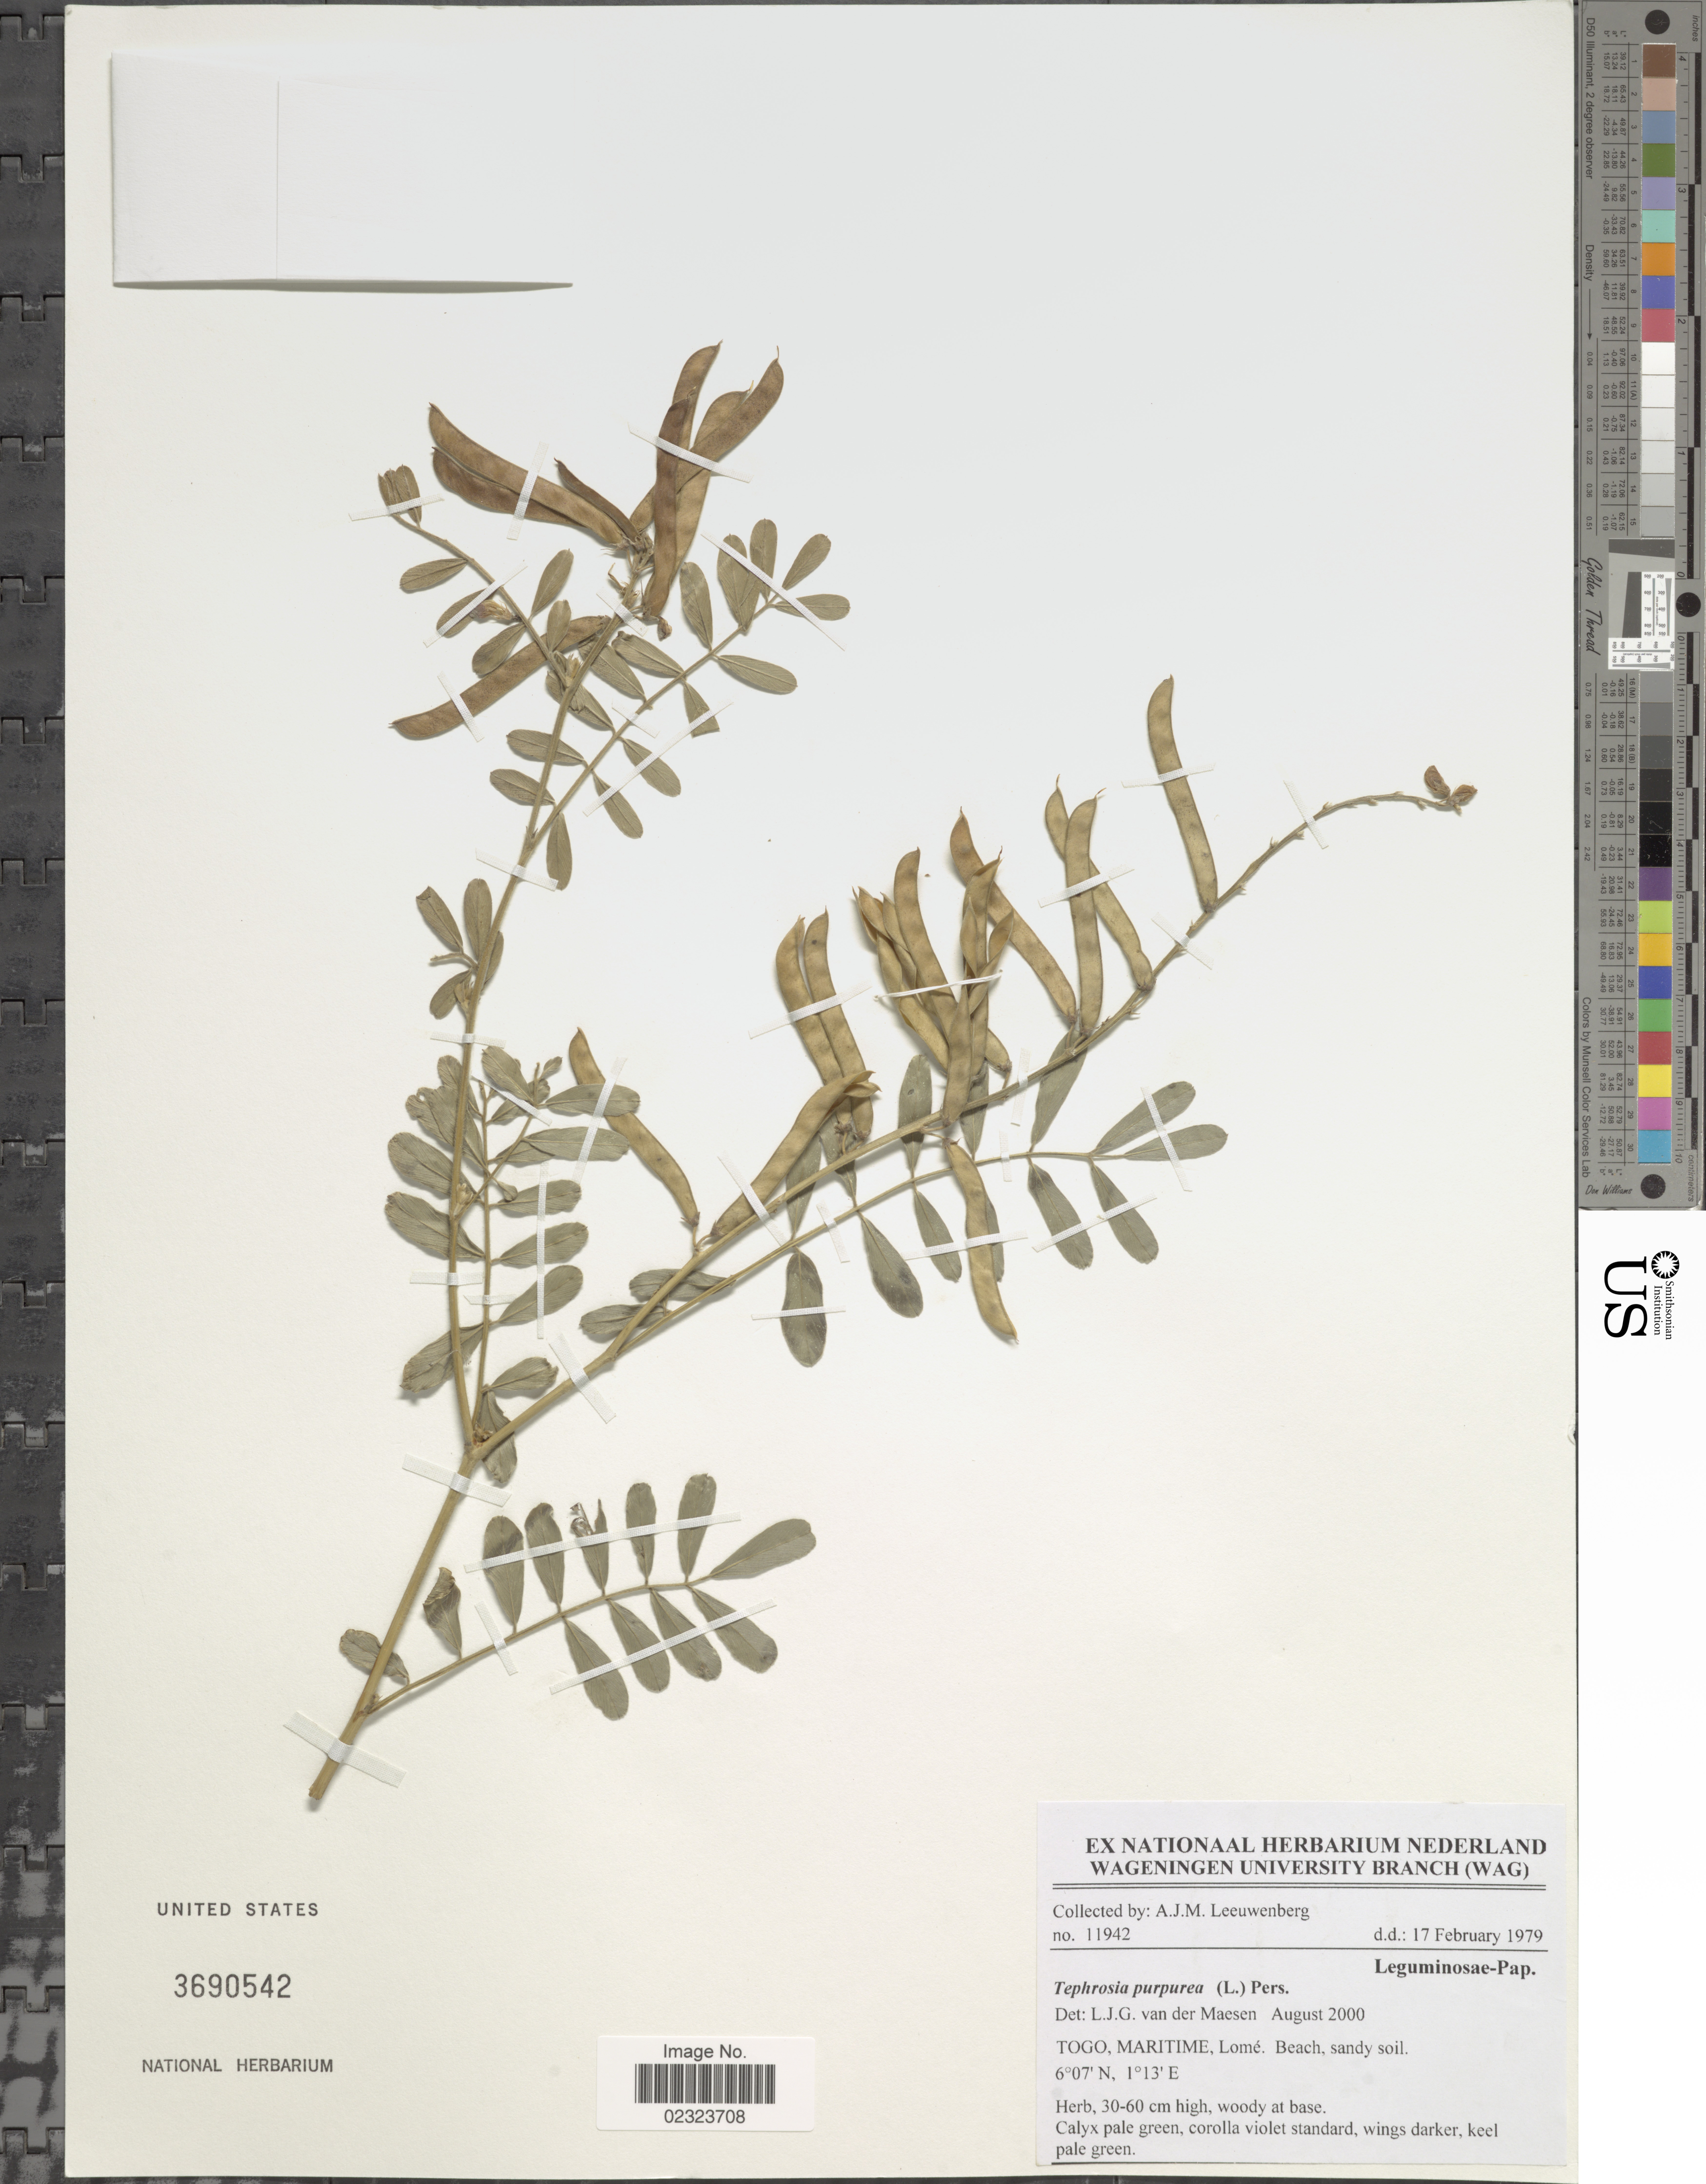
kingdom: Plantae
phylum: Tracheophyta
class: Magnoliopsida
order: Fabales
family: Fabaceae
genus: Tephrosia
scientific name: Tephrosia purpurea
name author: (L.) Pers.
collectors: A. J. M. Leeuwenberg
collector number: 11942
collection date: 1979-02-17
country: Togo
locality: Maritime, Lome, beach.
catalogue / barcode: US 3690542